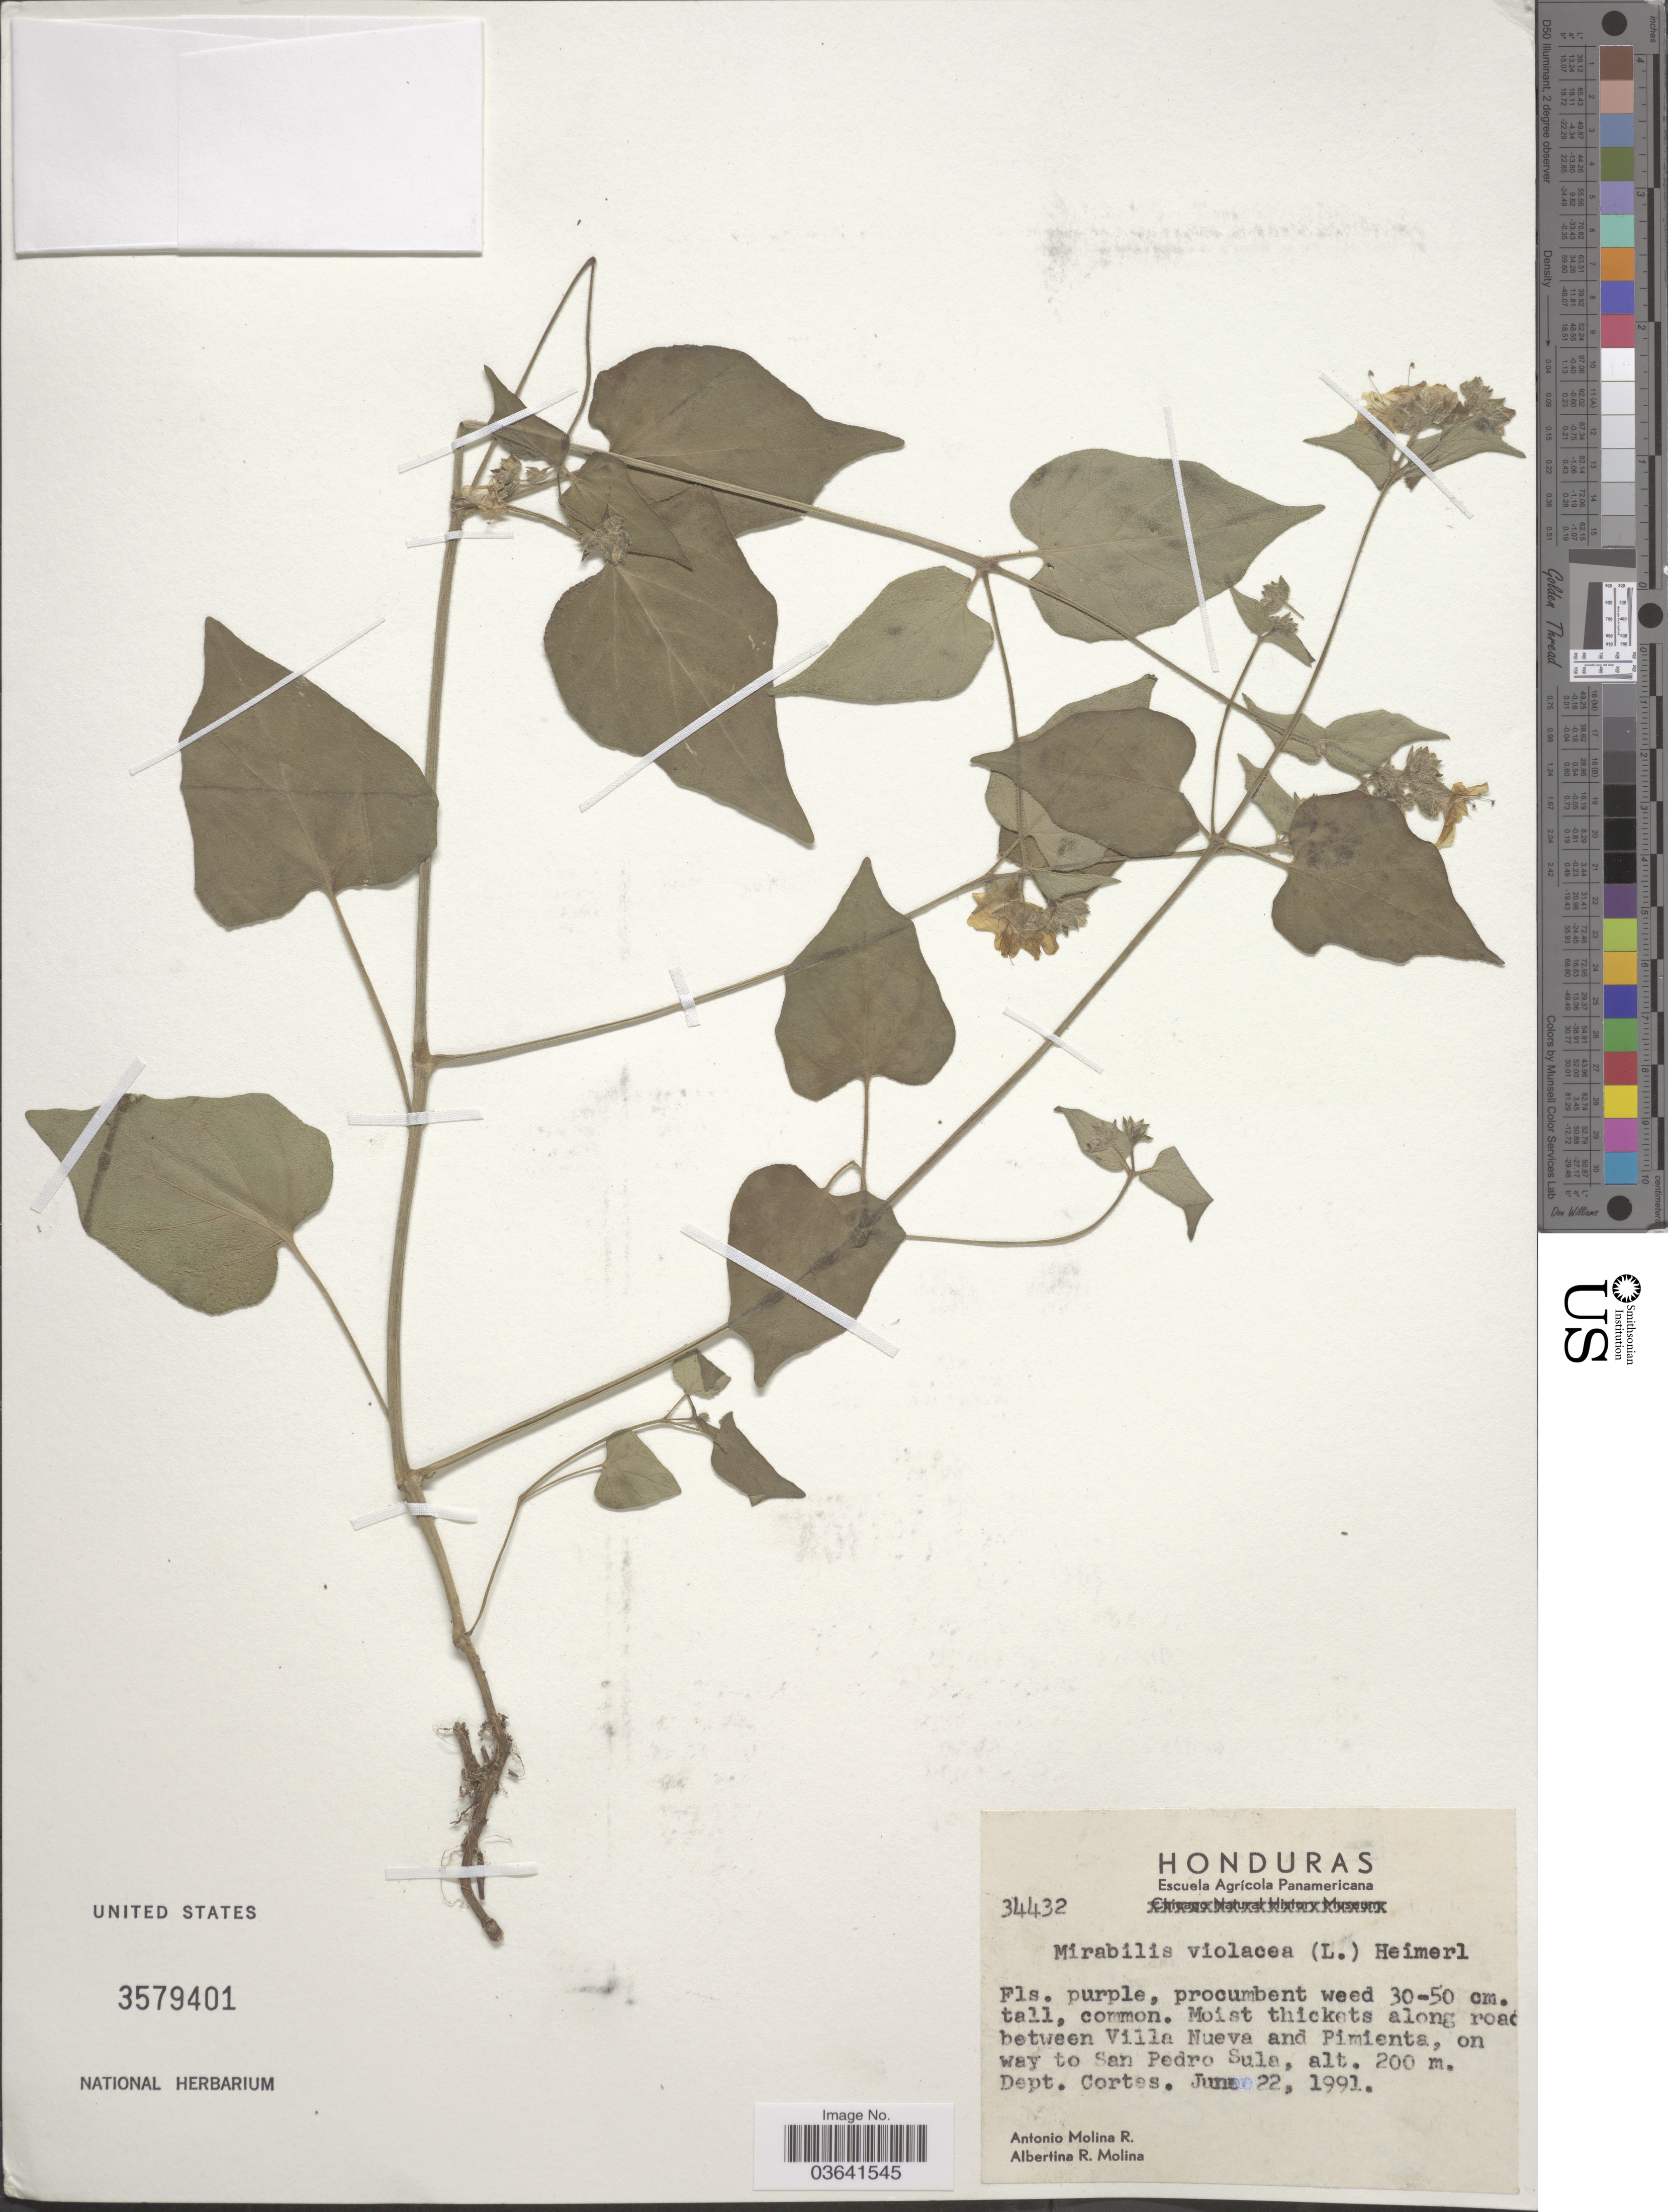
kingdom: Plantae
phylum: Tracheophyta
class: Magnoliopsida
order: Caryophyllales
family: Nyctaginaceae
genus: Mirabilis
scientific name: Mirabilis violacea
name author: (L.) Heimerl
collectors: A. Molina R. & A. R. Molina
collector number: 34432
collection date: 1991-06-22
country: Honduras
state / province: Cortés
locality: Moist thickets along road between Villa Nueva and Pimienta, on way to San Pedro Sula. Dept. Cortes.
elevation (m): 200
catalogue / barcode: US 3579401